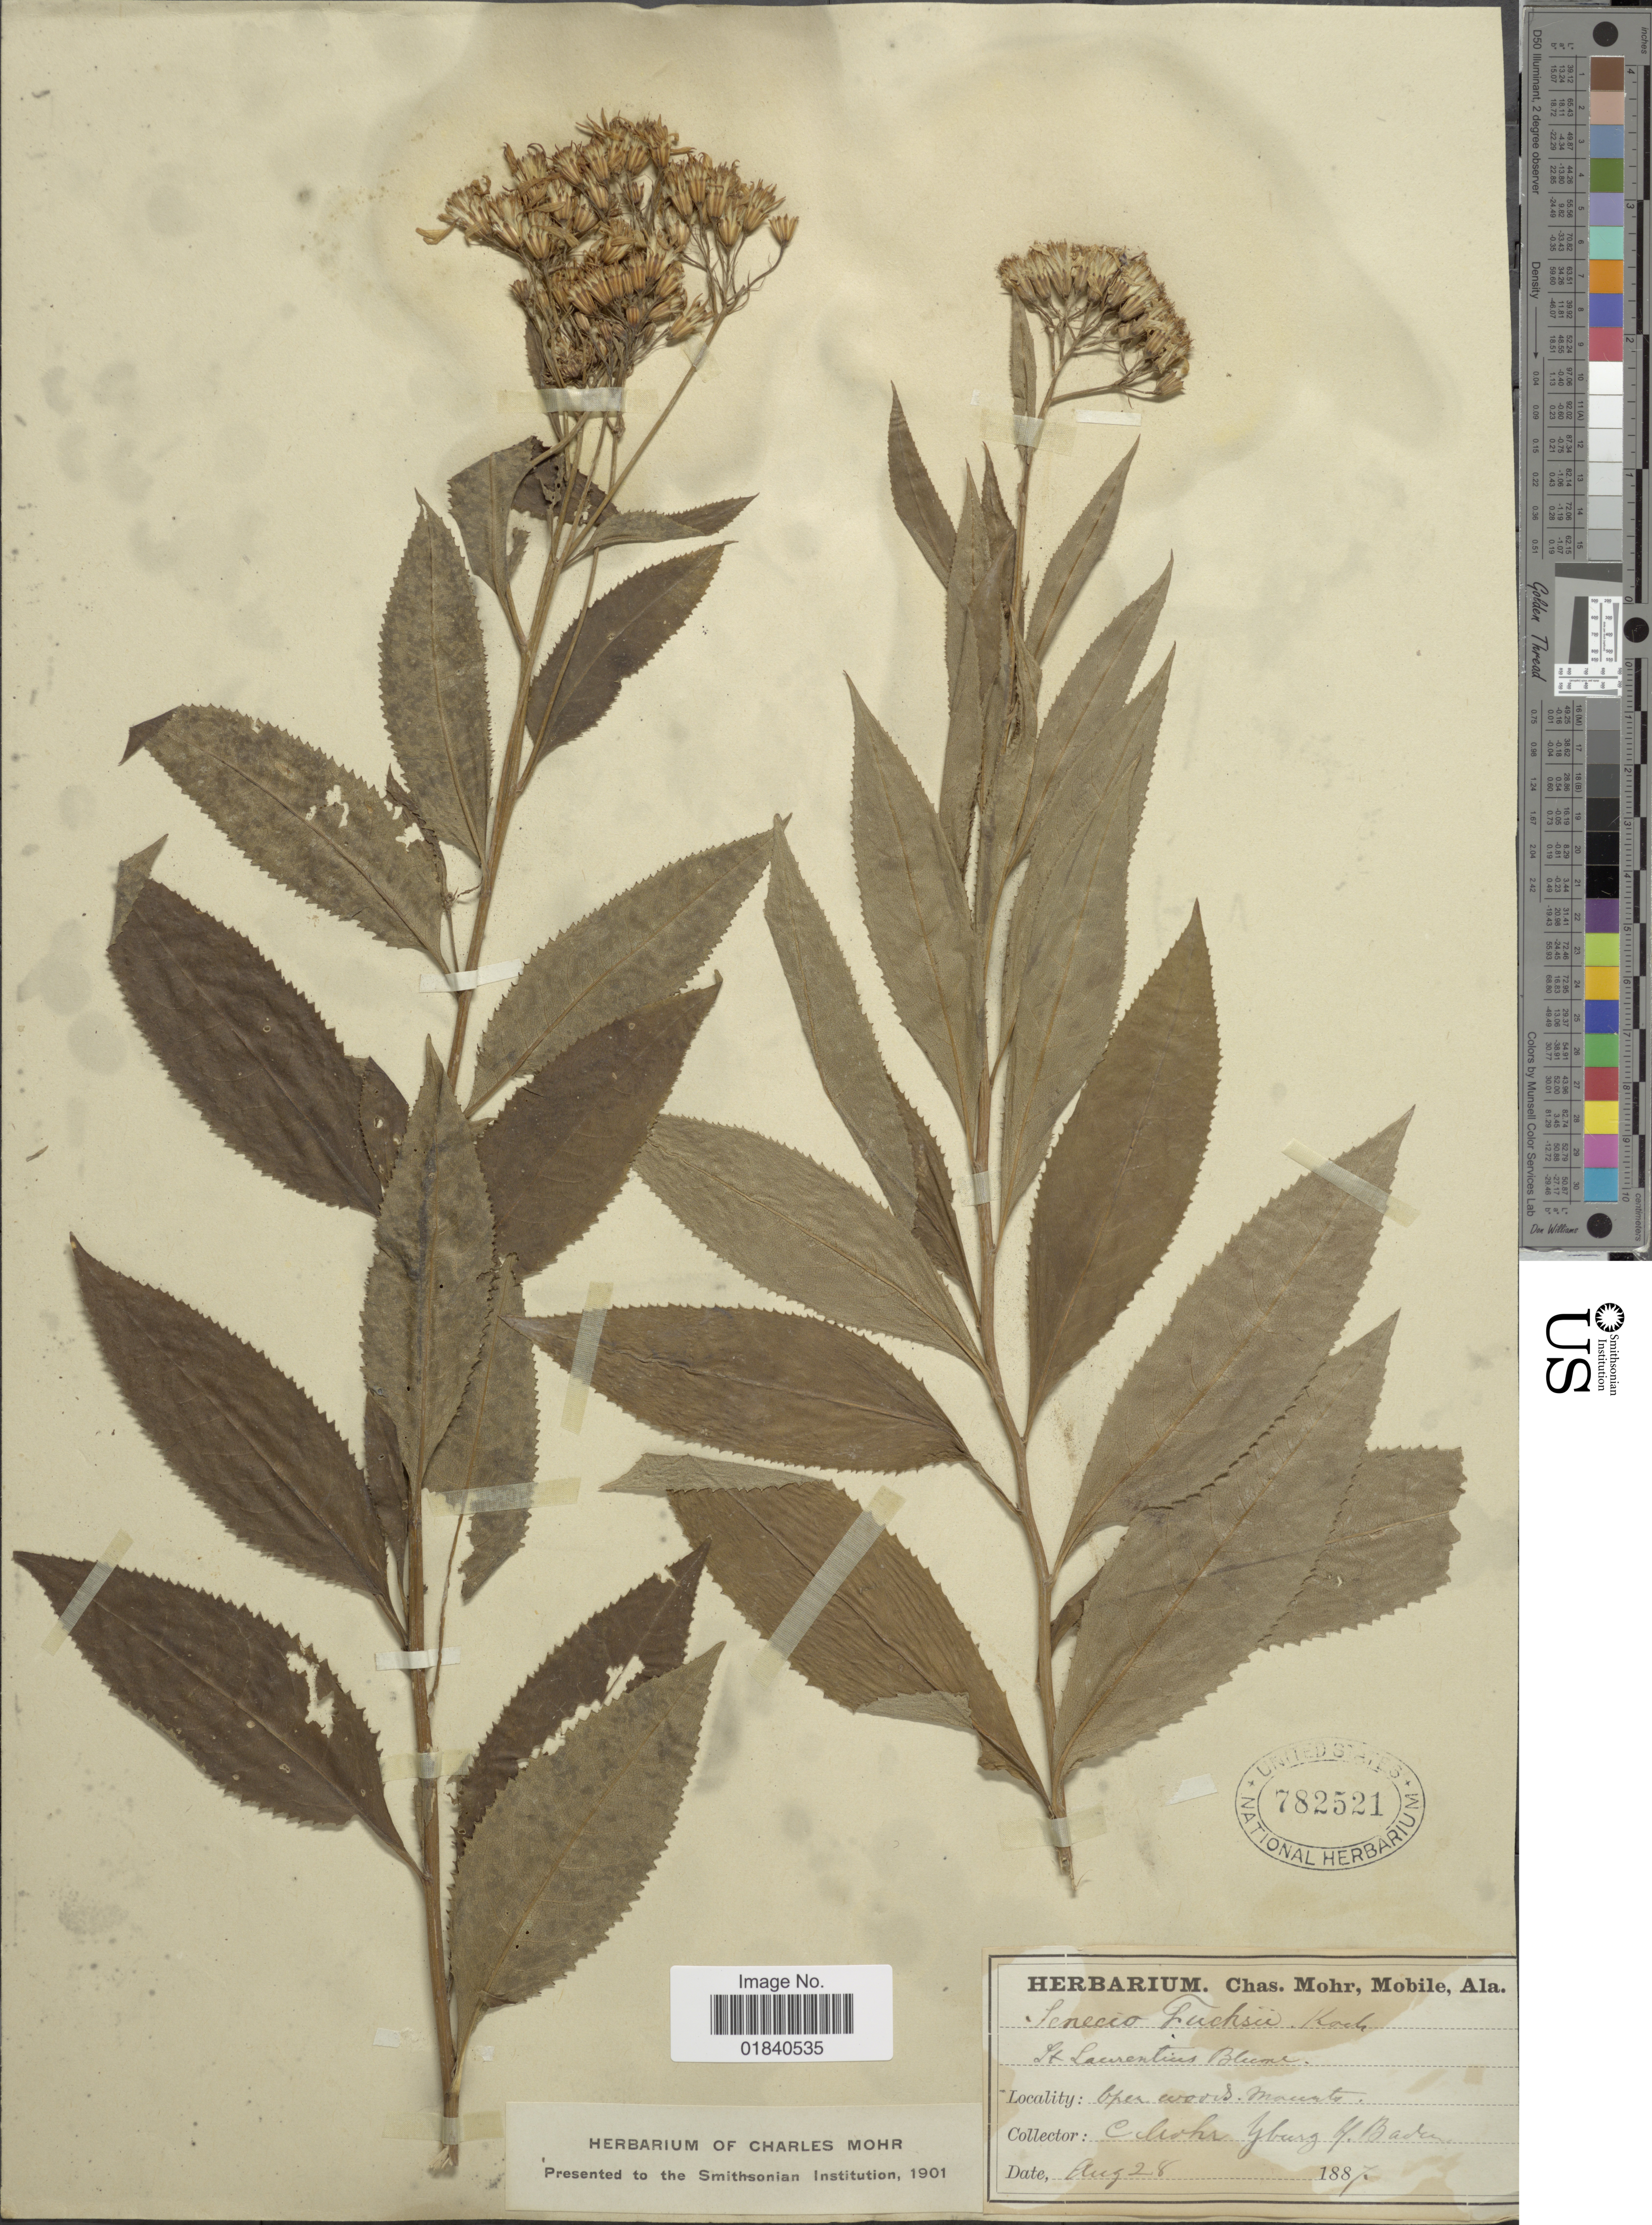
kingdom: Plantae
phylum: Tracheophyta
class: Magnoliopsida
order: Asterales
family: Asteraceae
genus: Senecio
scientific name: Senecio ovatus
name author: (G. Gaertn. et al.) Willd.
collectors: Mohr, C. T. (herbarium)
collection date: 1887-08-28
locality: Open woods. Macents [interpreted]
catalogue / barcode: US 782521